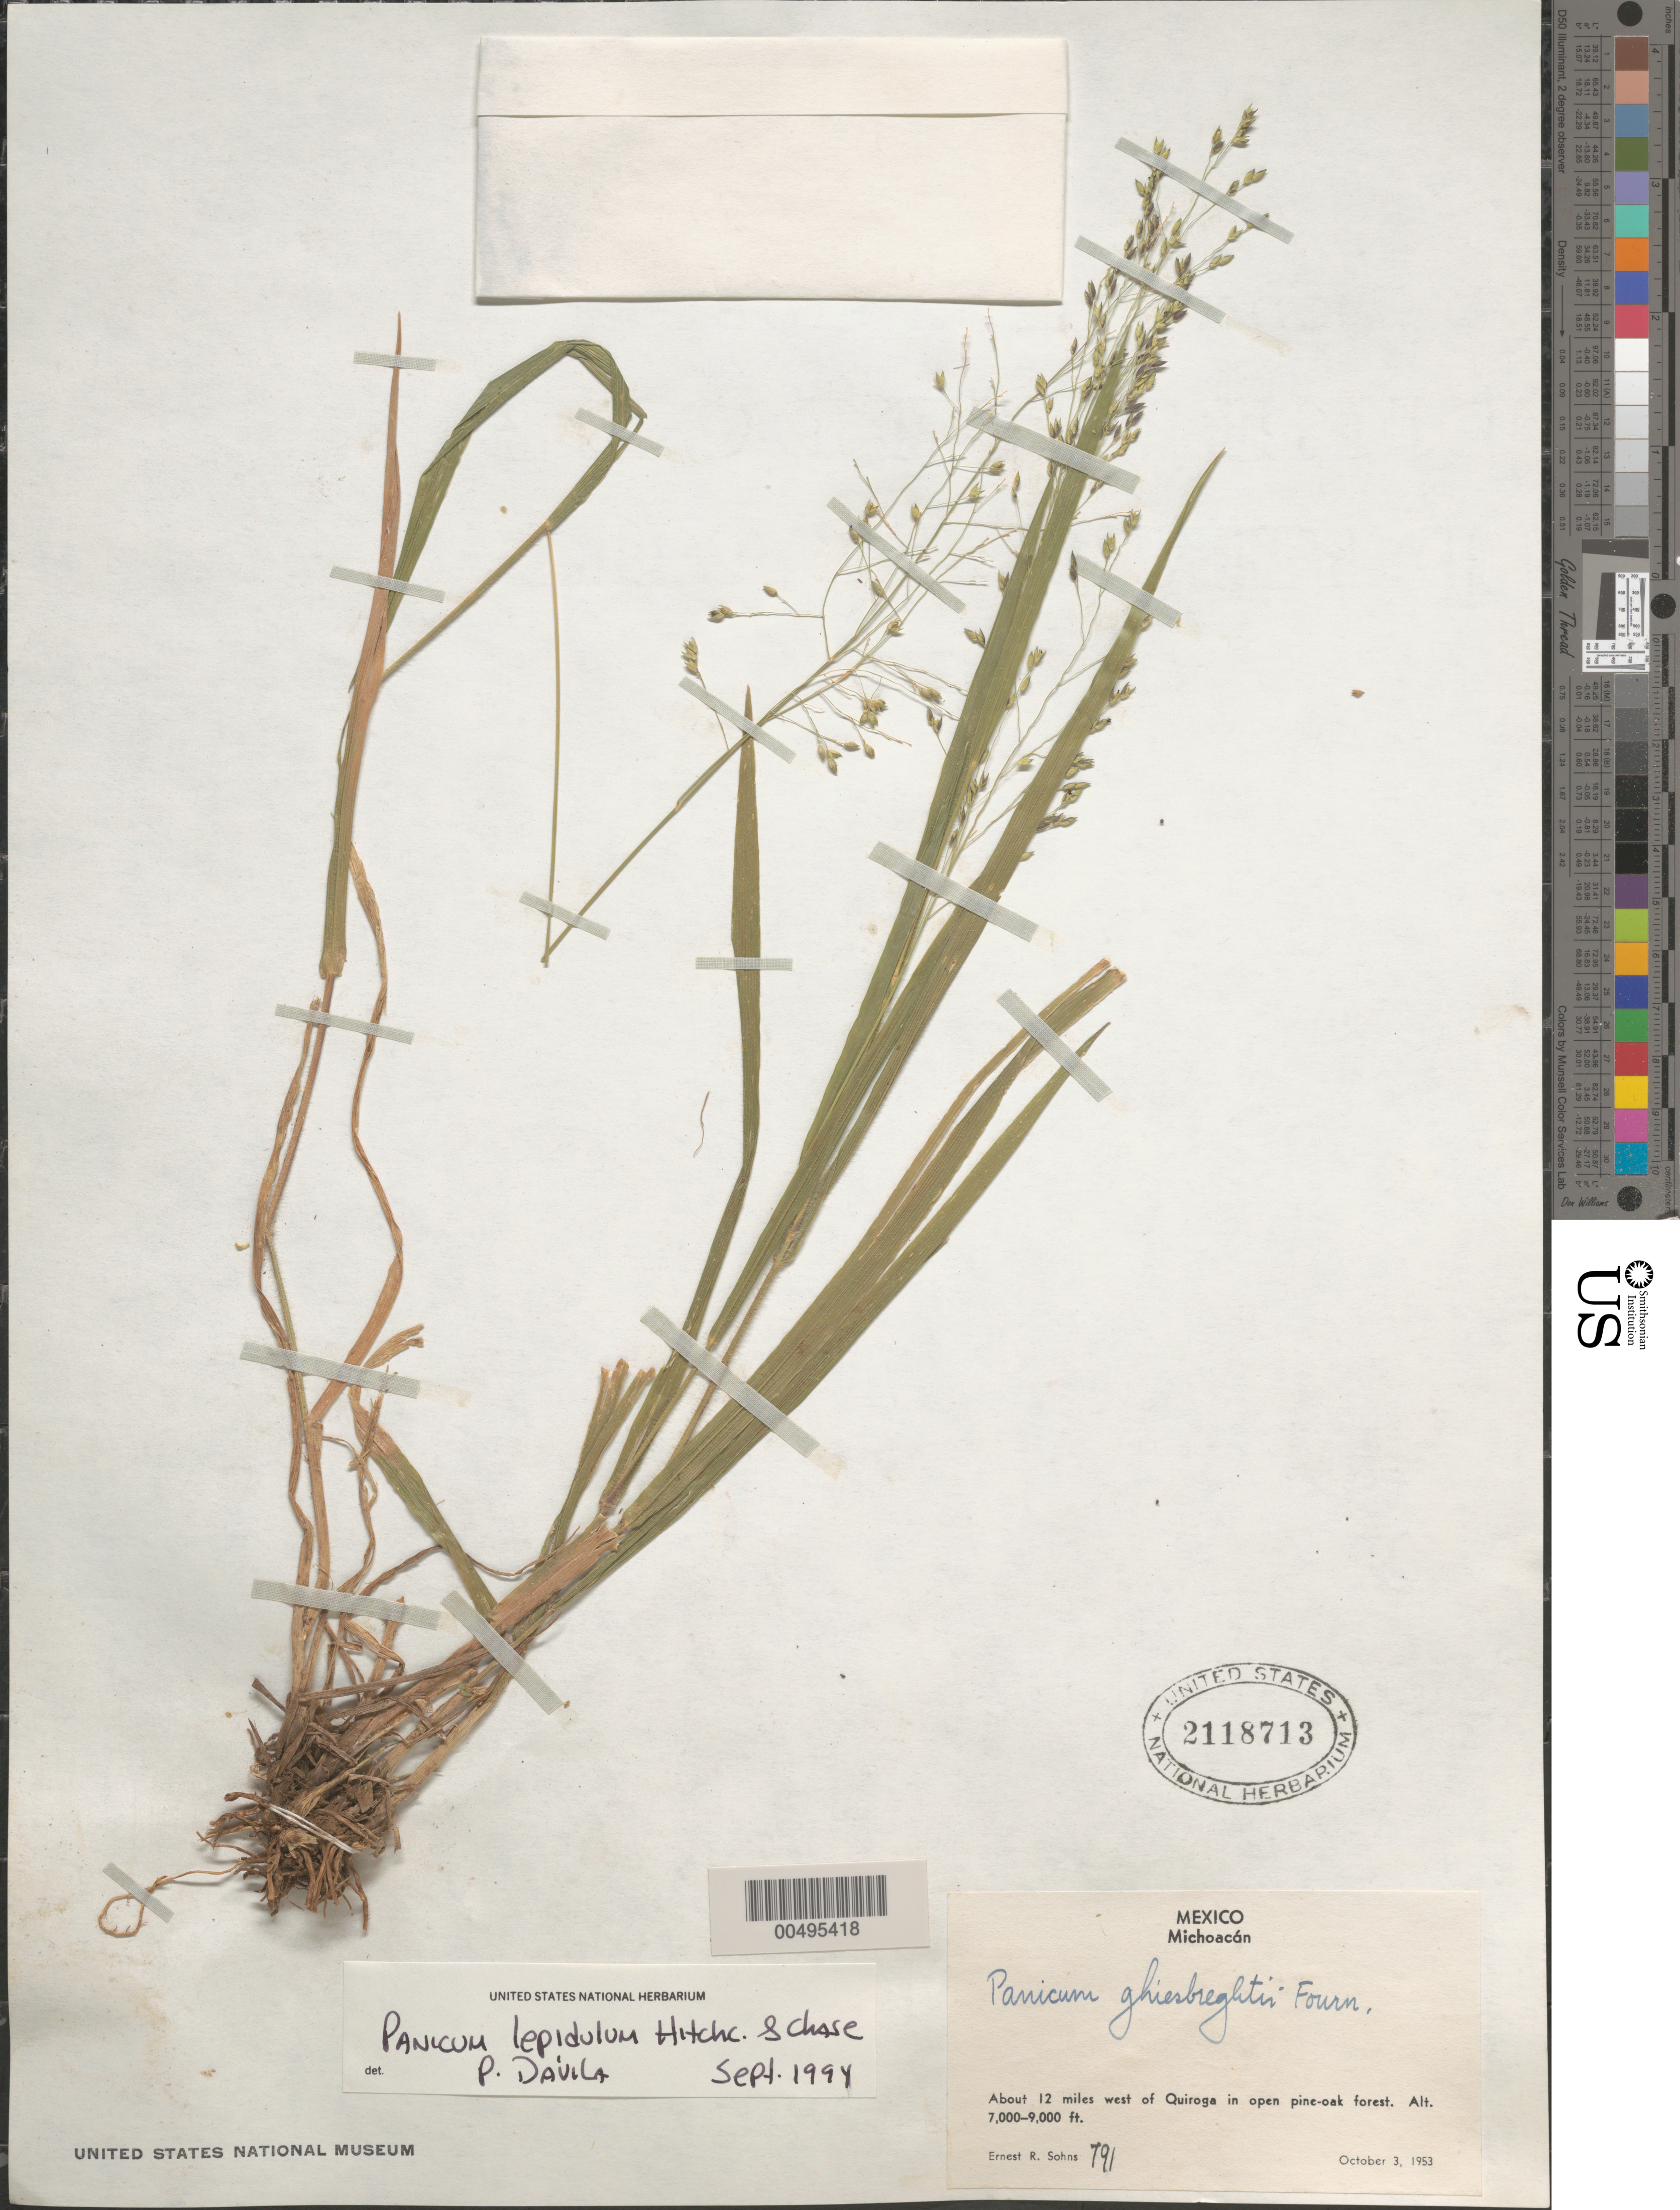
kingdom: Plantae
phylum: Tracheophyta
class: Liliopsida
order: Poales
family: Poaceae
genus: Panicum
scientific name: Panicum lepidulum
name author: Hitchc. & Chase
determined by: D vila, P.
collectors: E. R. Sohns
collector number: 791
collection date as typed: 3 Oct 1953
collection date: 1953-10-03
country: Mexico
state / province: Michoacán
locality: About 12 mi W of Quiroga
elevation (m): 21339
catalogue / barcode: US 2118713